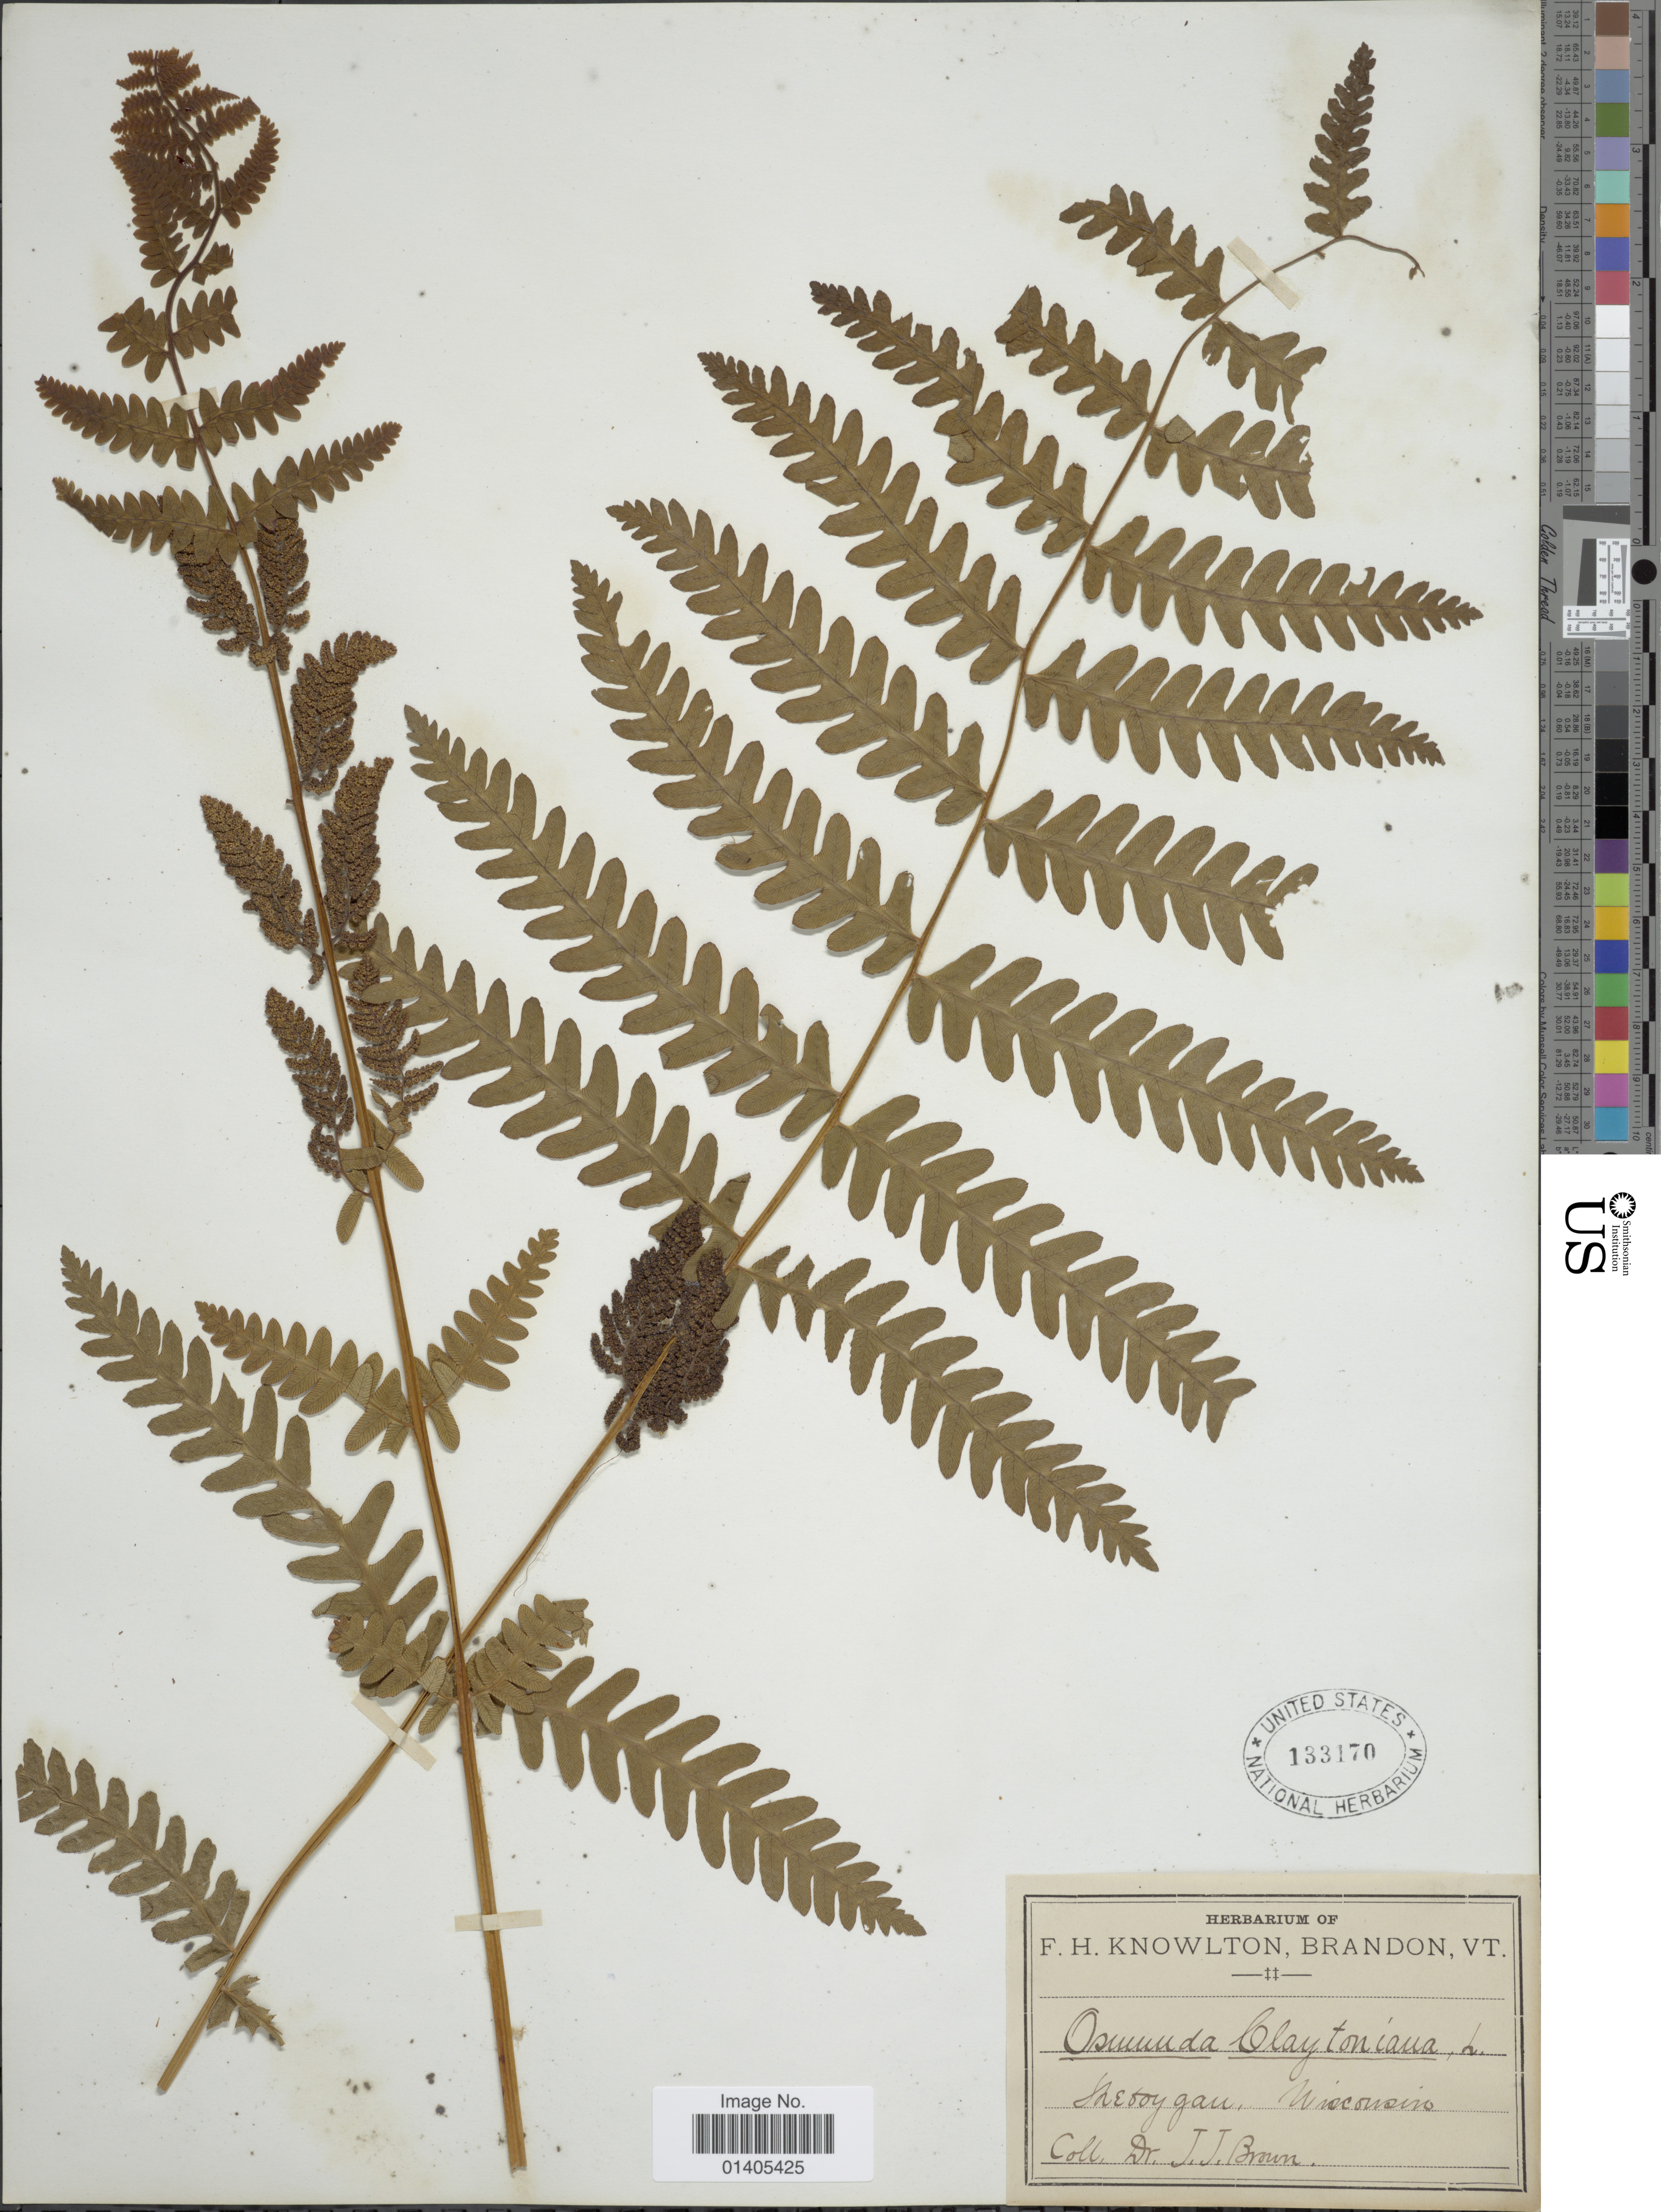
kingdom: Plantae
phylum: Tracheophyta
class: Polypodiopsida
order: Osmundales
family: Osmundaceae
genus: Osmunda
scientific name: Osmunda claytoniana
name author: (L.) Tagawa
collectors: J. Brown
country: United States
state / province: Wisconsin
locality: Sheboygan.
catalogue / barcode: US 133170